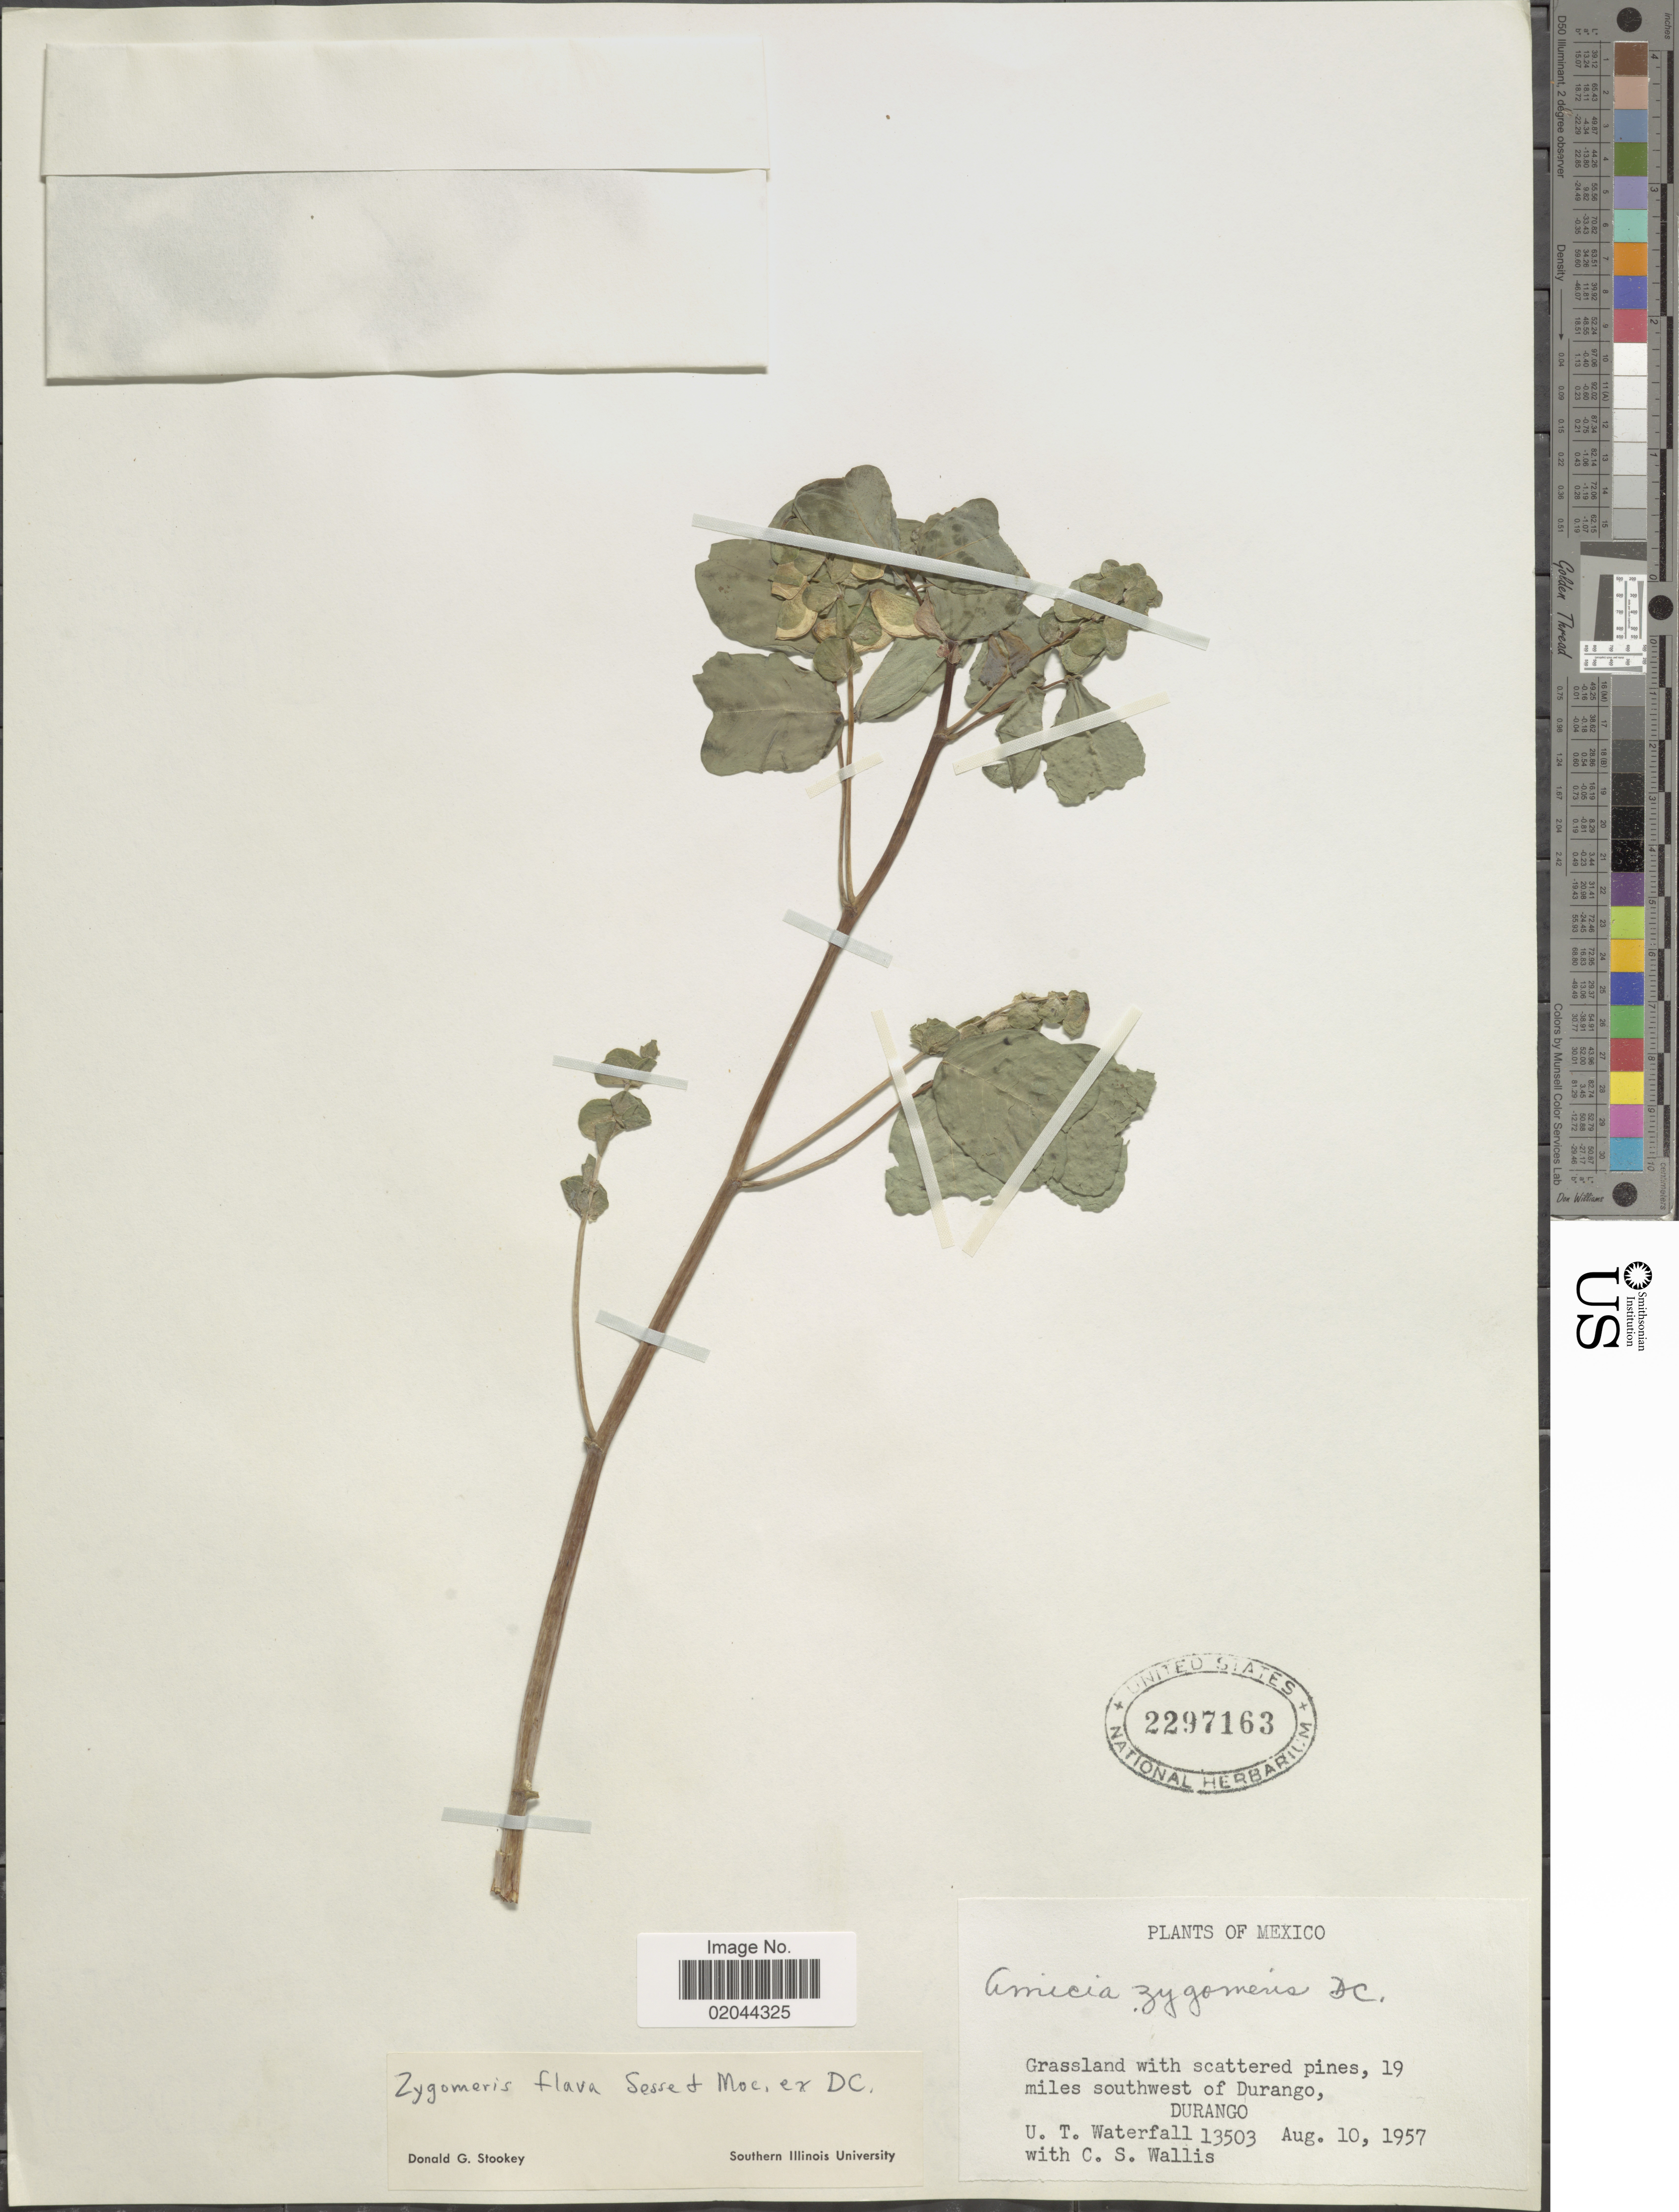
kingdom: Plantae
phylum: Tracheophyta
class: Magnoliopsida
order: Fabales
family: Fabaceae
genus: Amicia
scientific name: Amicia zygomeris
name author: DC.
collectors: U. T. Waterfall & C. S. Wallis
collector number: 13503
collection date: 1957-08-10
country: Mexico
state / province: Durango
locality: Grassland with scatters pines, 19 miles southwest of Durango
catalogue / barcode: US 2297163